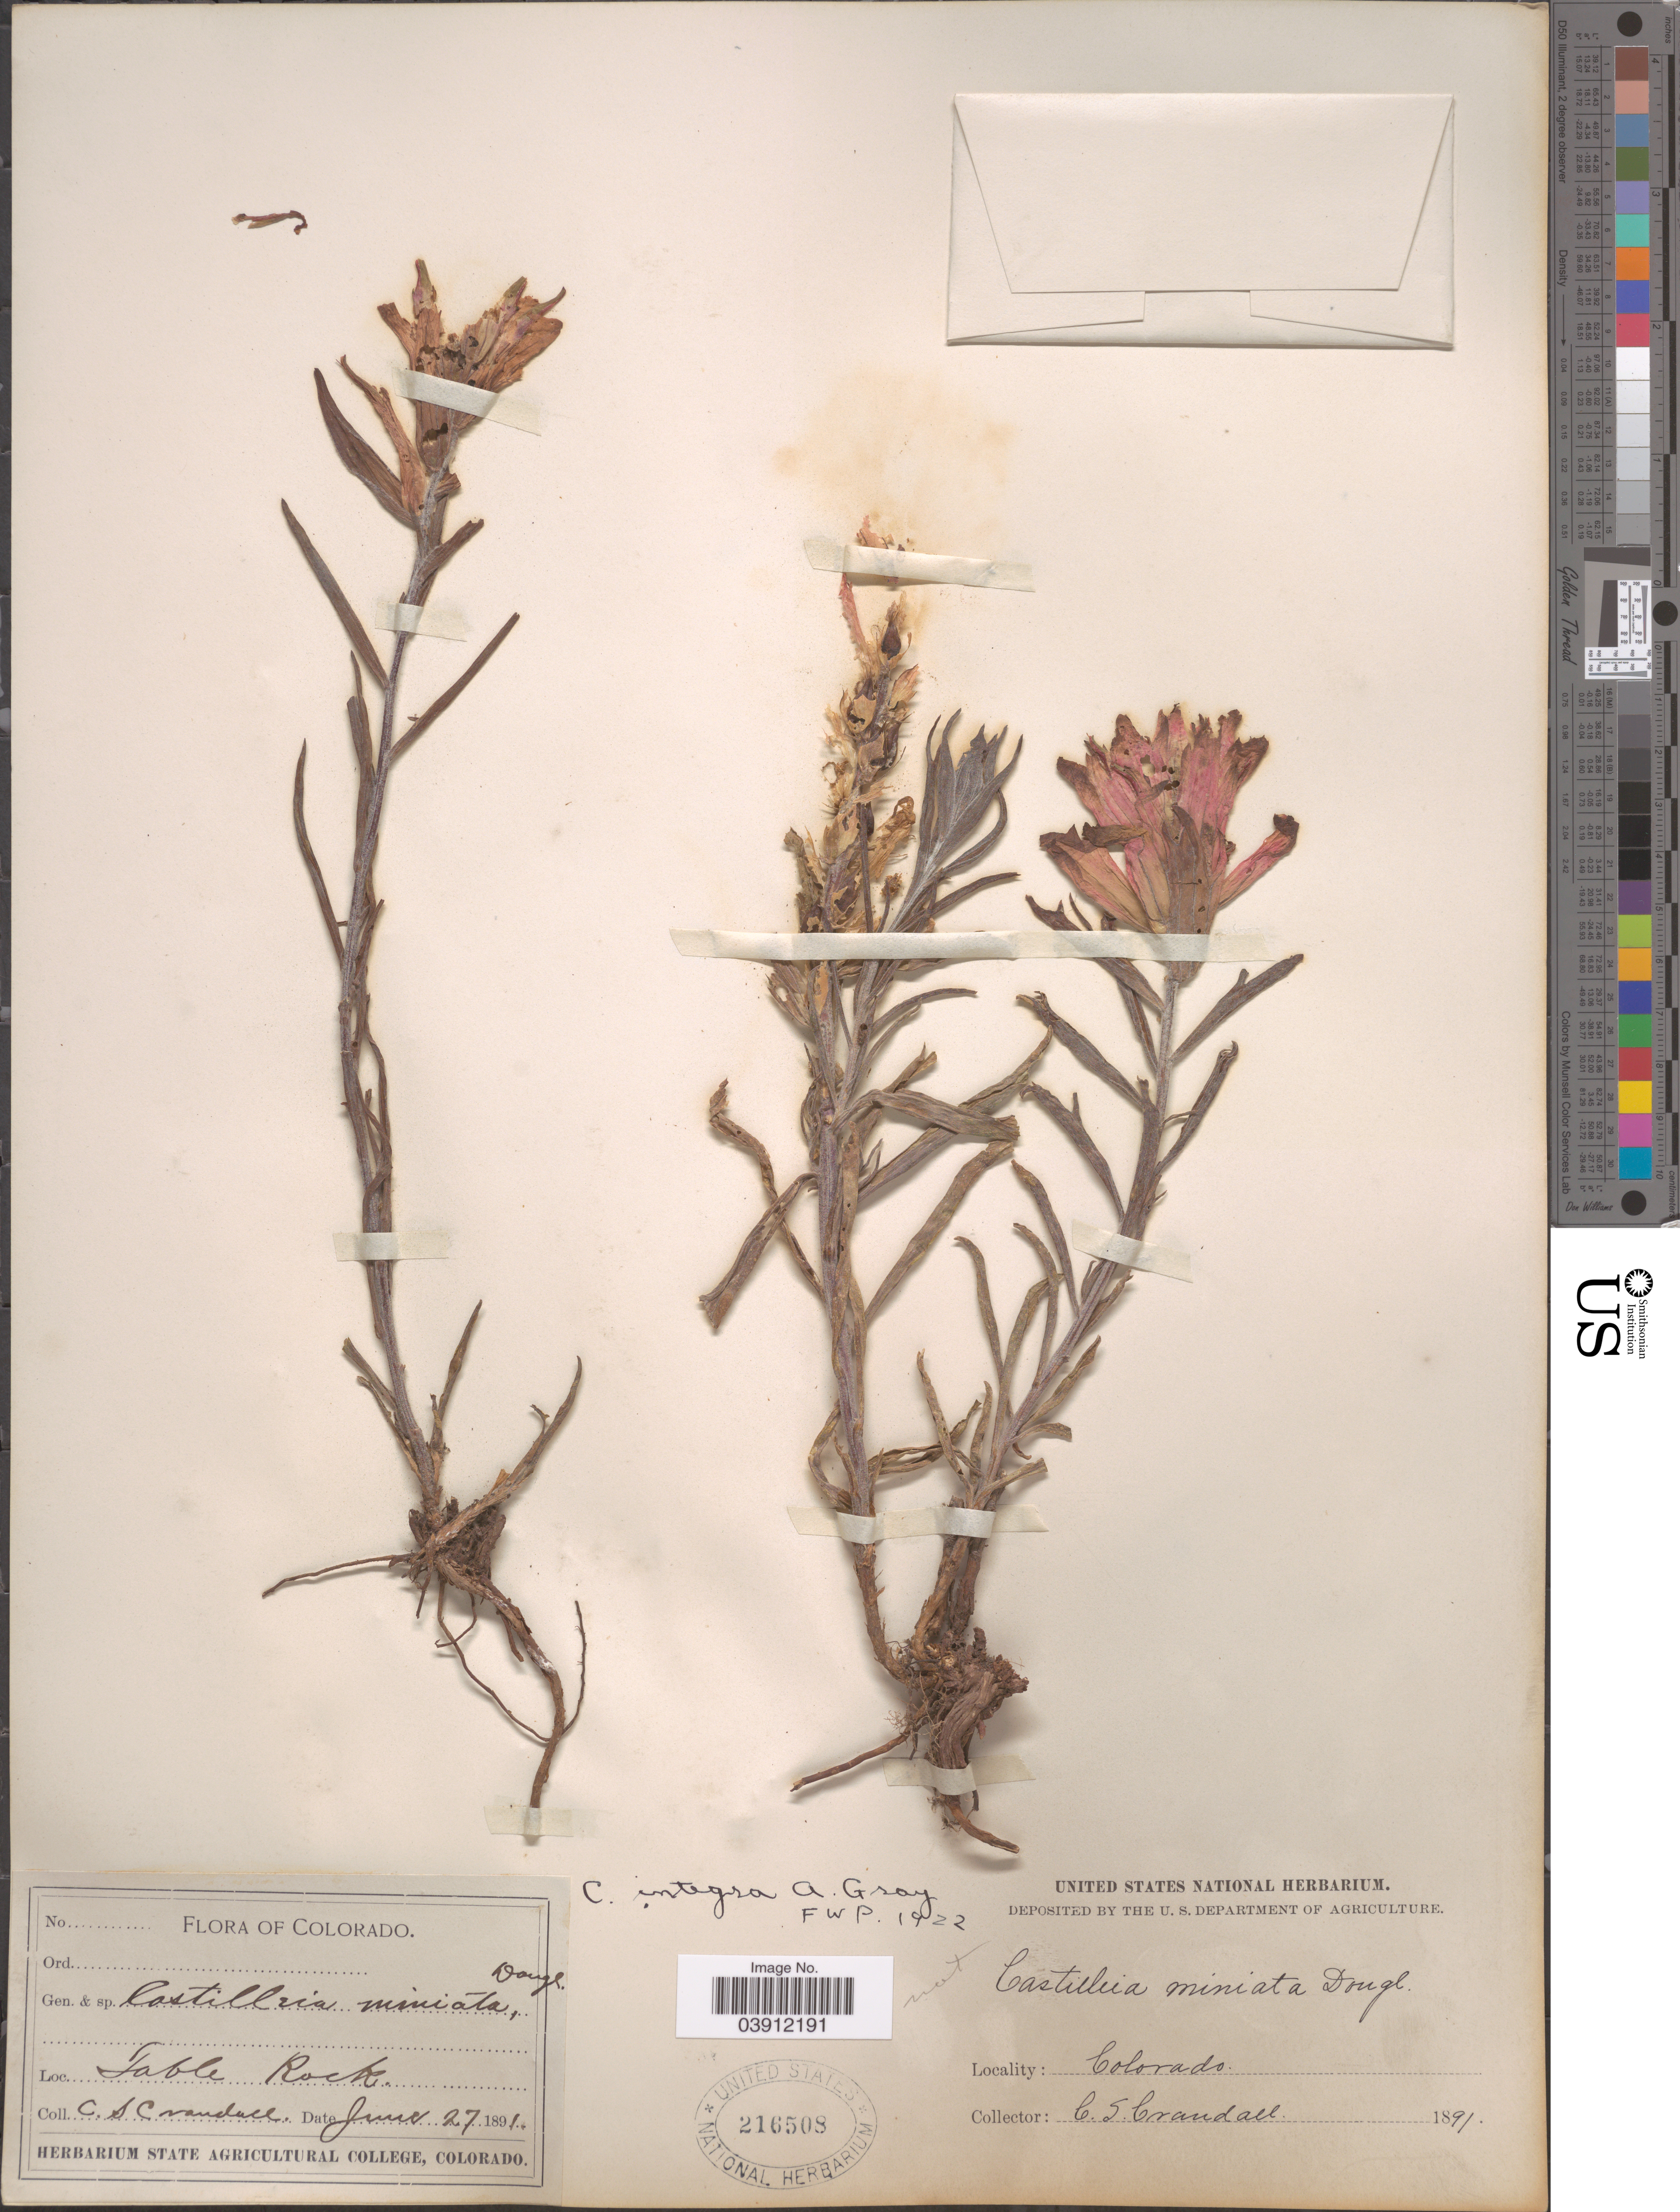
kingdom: Plantae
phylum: Tracheophyta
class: Magnoliopsida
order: Lamiales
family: Orobanchaceae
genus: Castilleja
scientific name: Castilleja integra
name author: A. Gray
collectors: C. Crandall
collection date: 1891-06-27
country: United States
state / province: Colorado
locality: Table Rock.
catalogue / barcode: US 216508